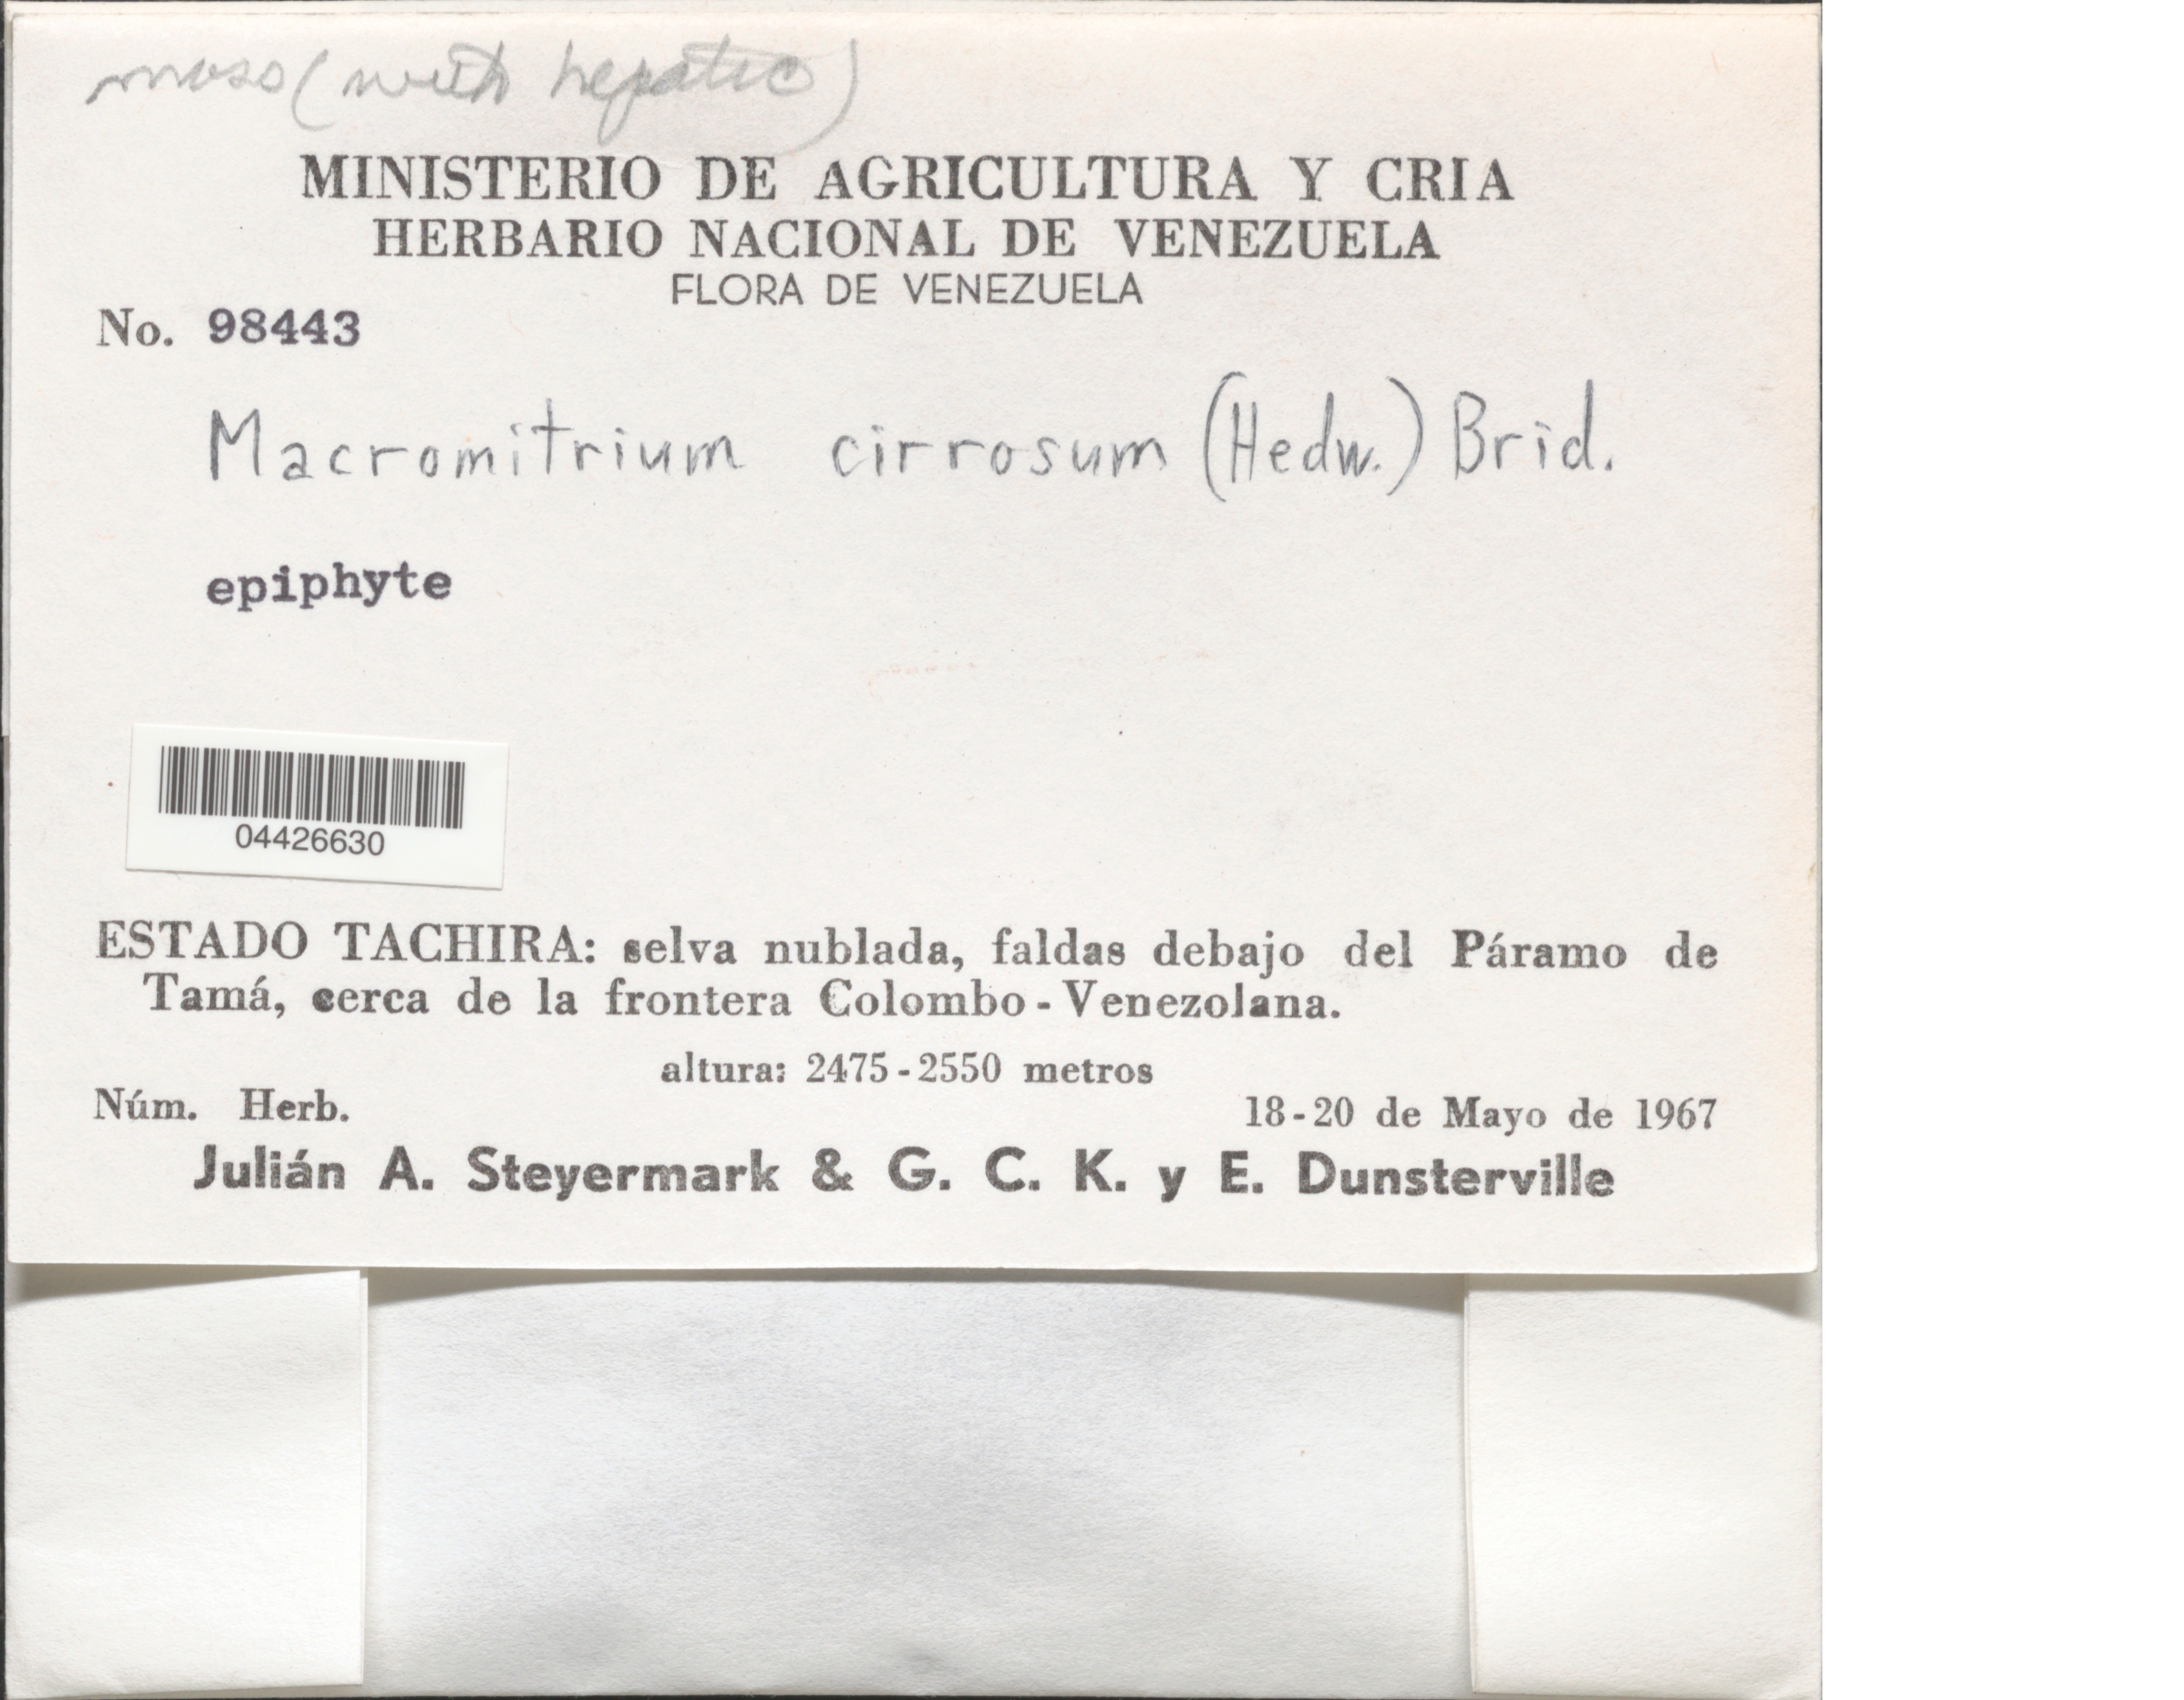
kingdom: Plantae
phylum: Bryophyta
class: Bryopsida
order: Orthotrichales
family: Orthotrichaceae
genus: Macromitrium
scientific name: Macromitrium cirrosum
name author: (Hedw.) Brid.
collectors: J. Steyermark, G. C. K. Dunsterville & E. Dunsterville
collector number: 98443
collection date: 1967-05-18/1967-05-20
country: Venezuela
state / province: Tachira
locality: Selva nublada, faldas debajo del Páramo de Tamá, cerca de la frontera Colombo-Venezolana.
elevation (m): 2475